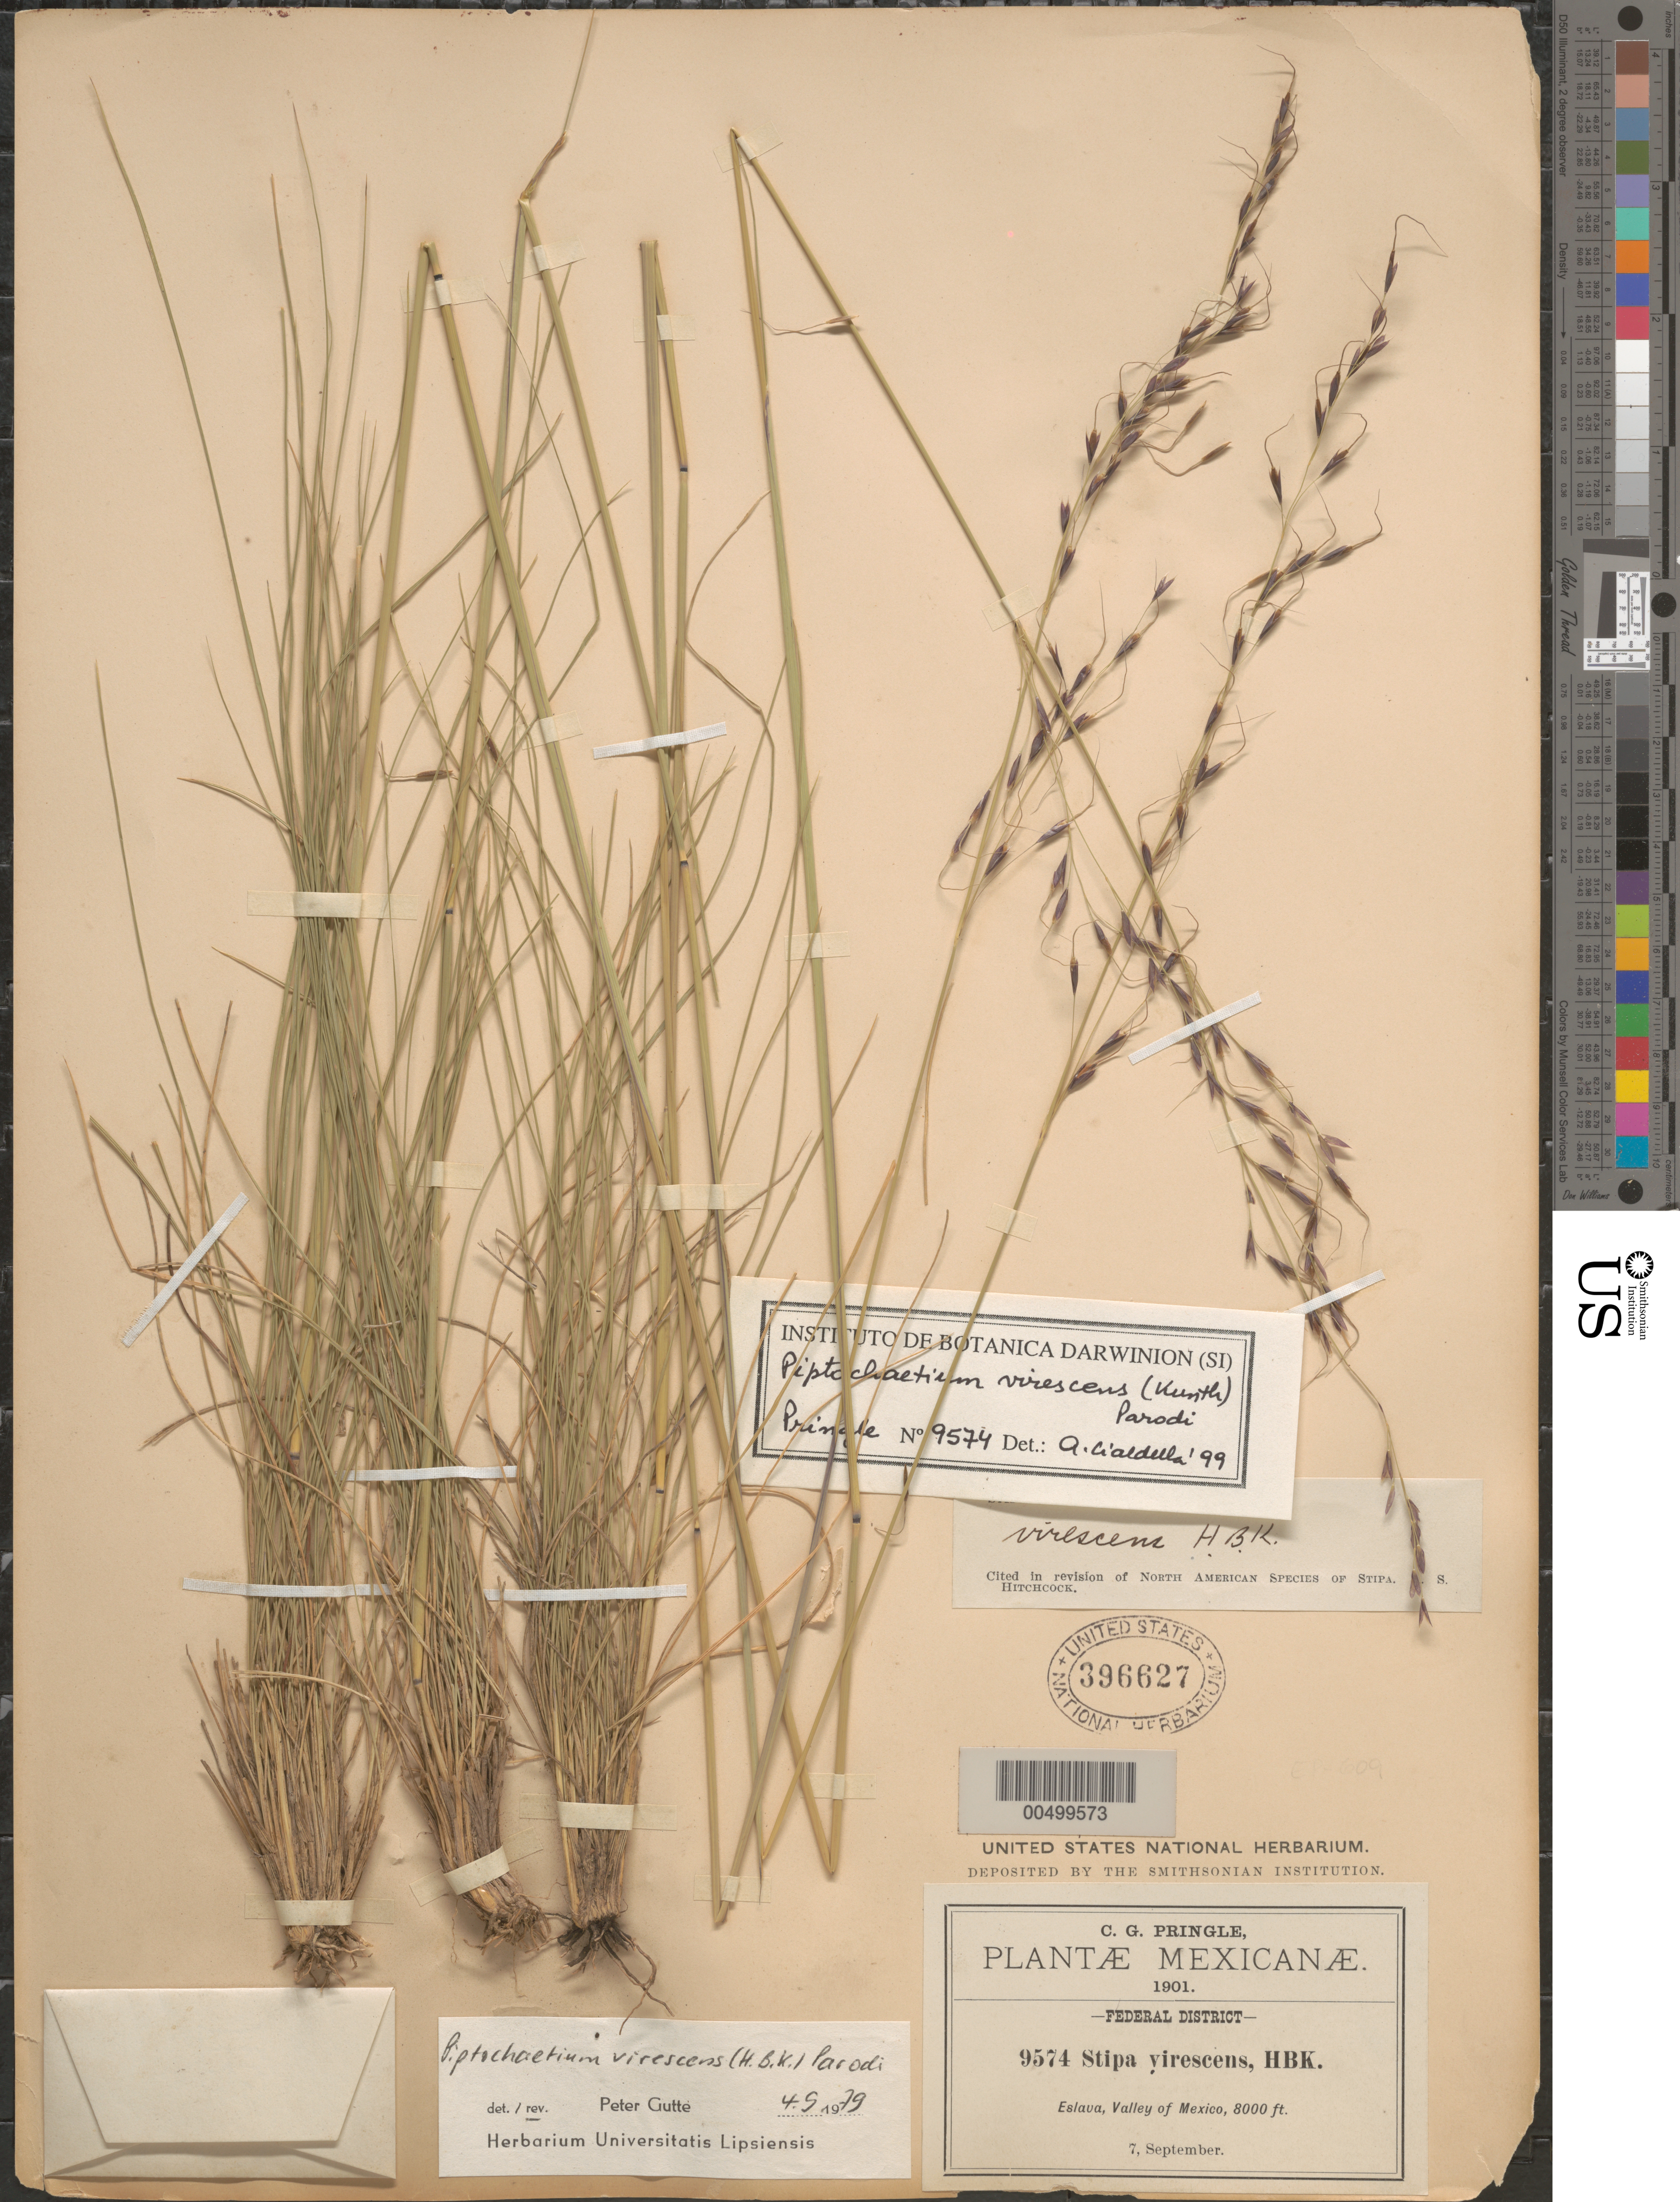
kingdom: Plantae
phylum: Tracheophyta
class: Liliopsida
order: Poales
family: Poaceae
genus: Piptochaetium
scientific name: Piptochaetium virescens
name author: (Kunth) Parodi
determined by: Gutte, P.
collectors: C. G. Pringle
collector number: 9574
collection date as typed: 7 Sep 1901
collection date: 1901-09-07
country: Mexico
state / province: Distrito Federal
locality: Eslava, Valley of Mexico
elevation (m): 2438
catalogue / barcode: US 396627